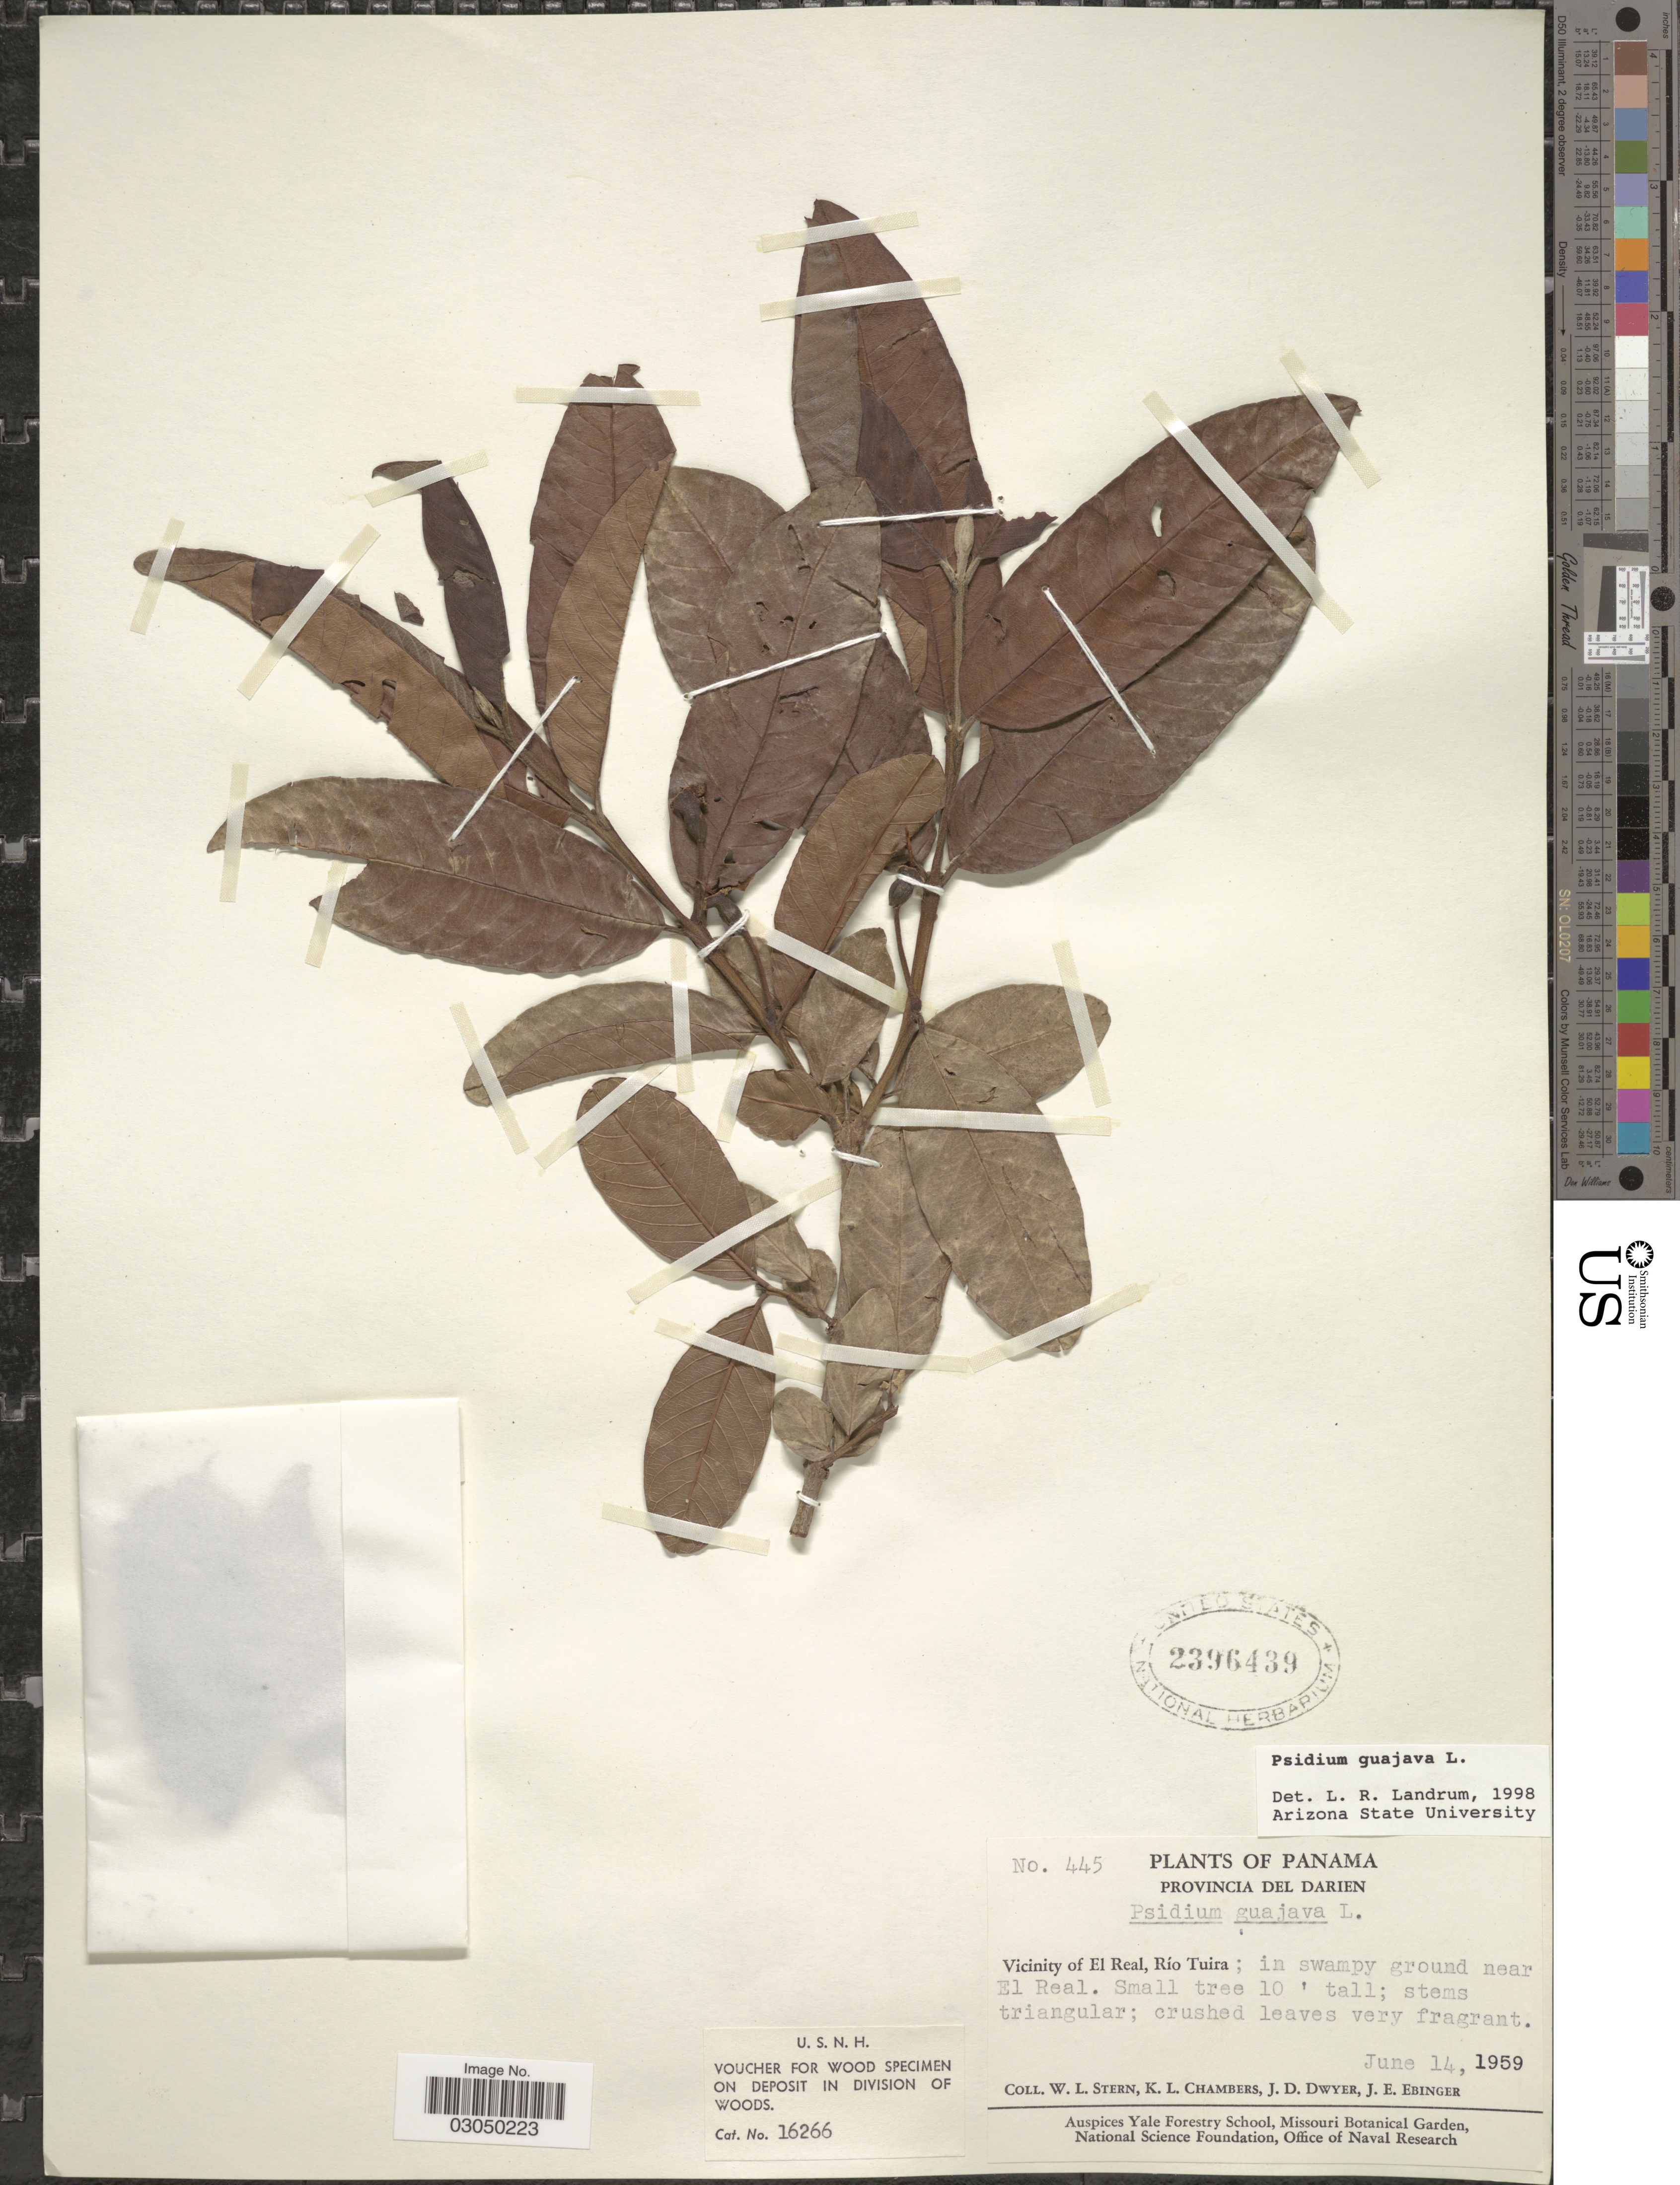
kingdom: Plantae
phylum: Tracheophyta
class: Magnoliopsida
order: Myrtales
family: Myrtaceae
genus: Psidium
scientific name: Psidium guajava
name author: L.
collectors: W. L. Stern, K. Chambers, J. D. Dwyer & J. Ebinger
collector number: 445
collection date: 1959-06-14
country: Panama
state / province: Darién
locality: Vicinity of El Real, Río Tuira; in swampy ground near El Real.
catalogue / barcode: US 2396439